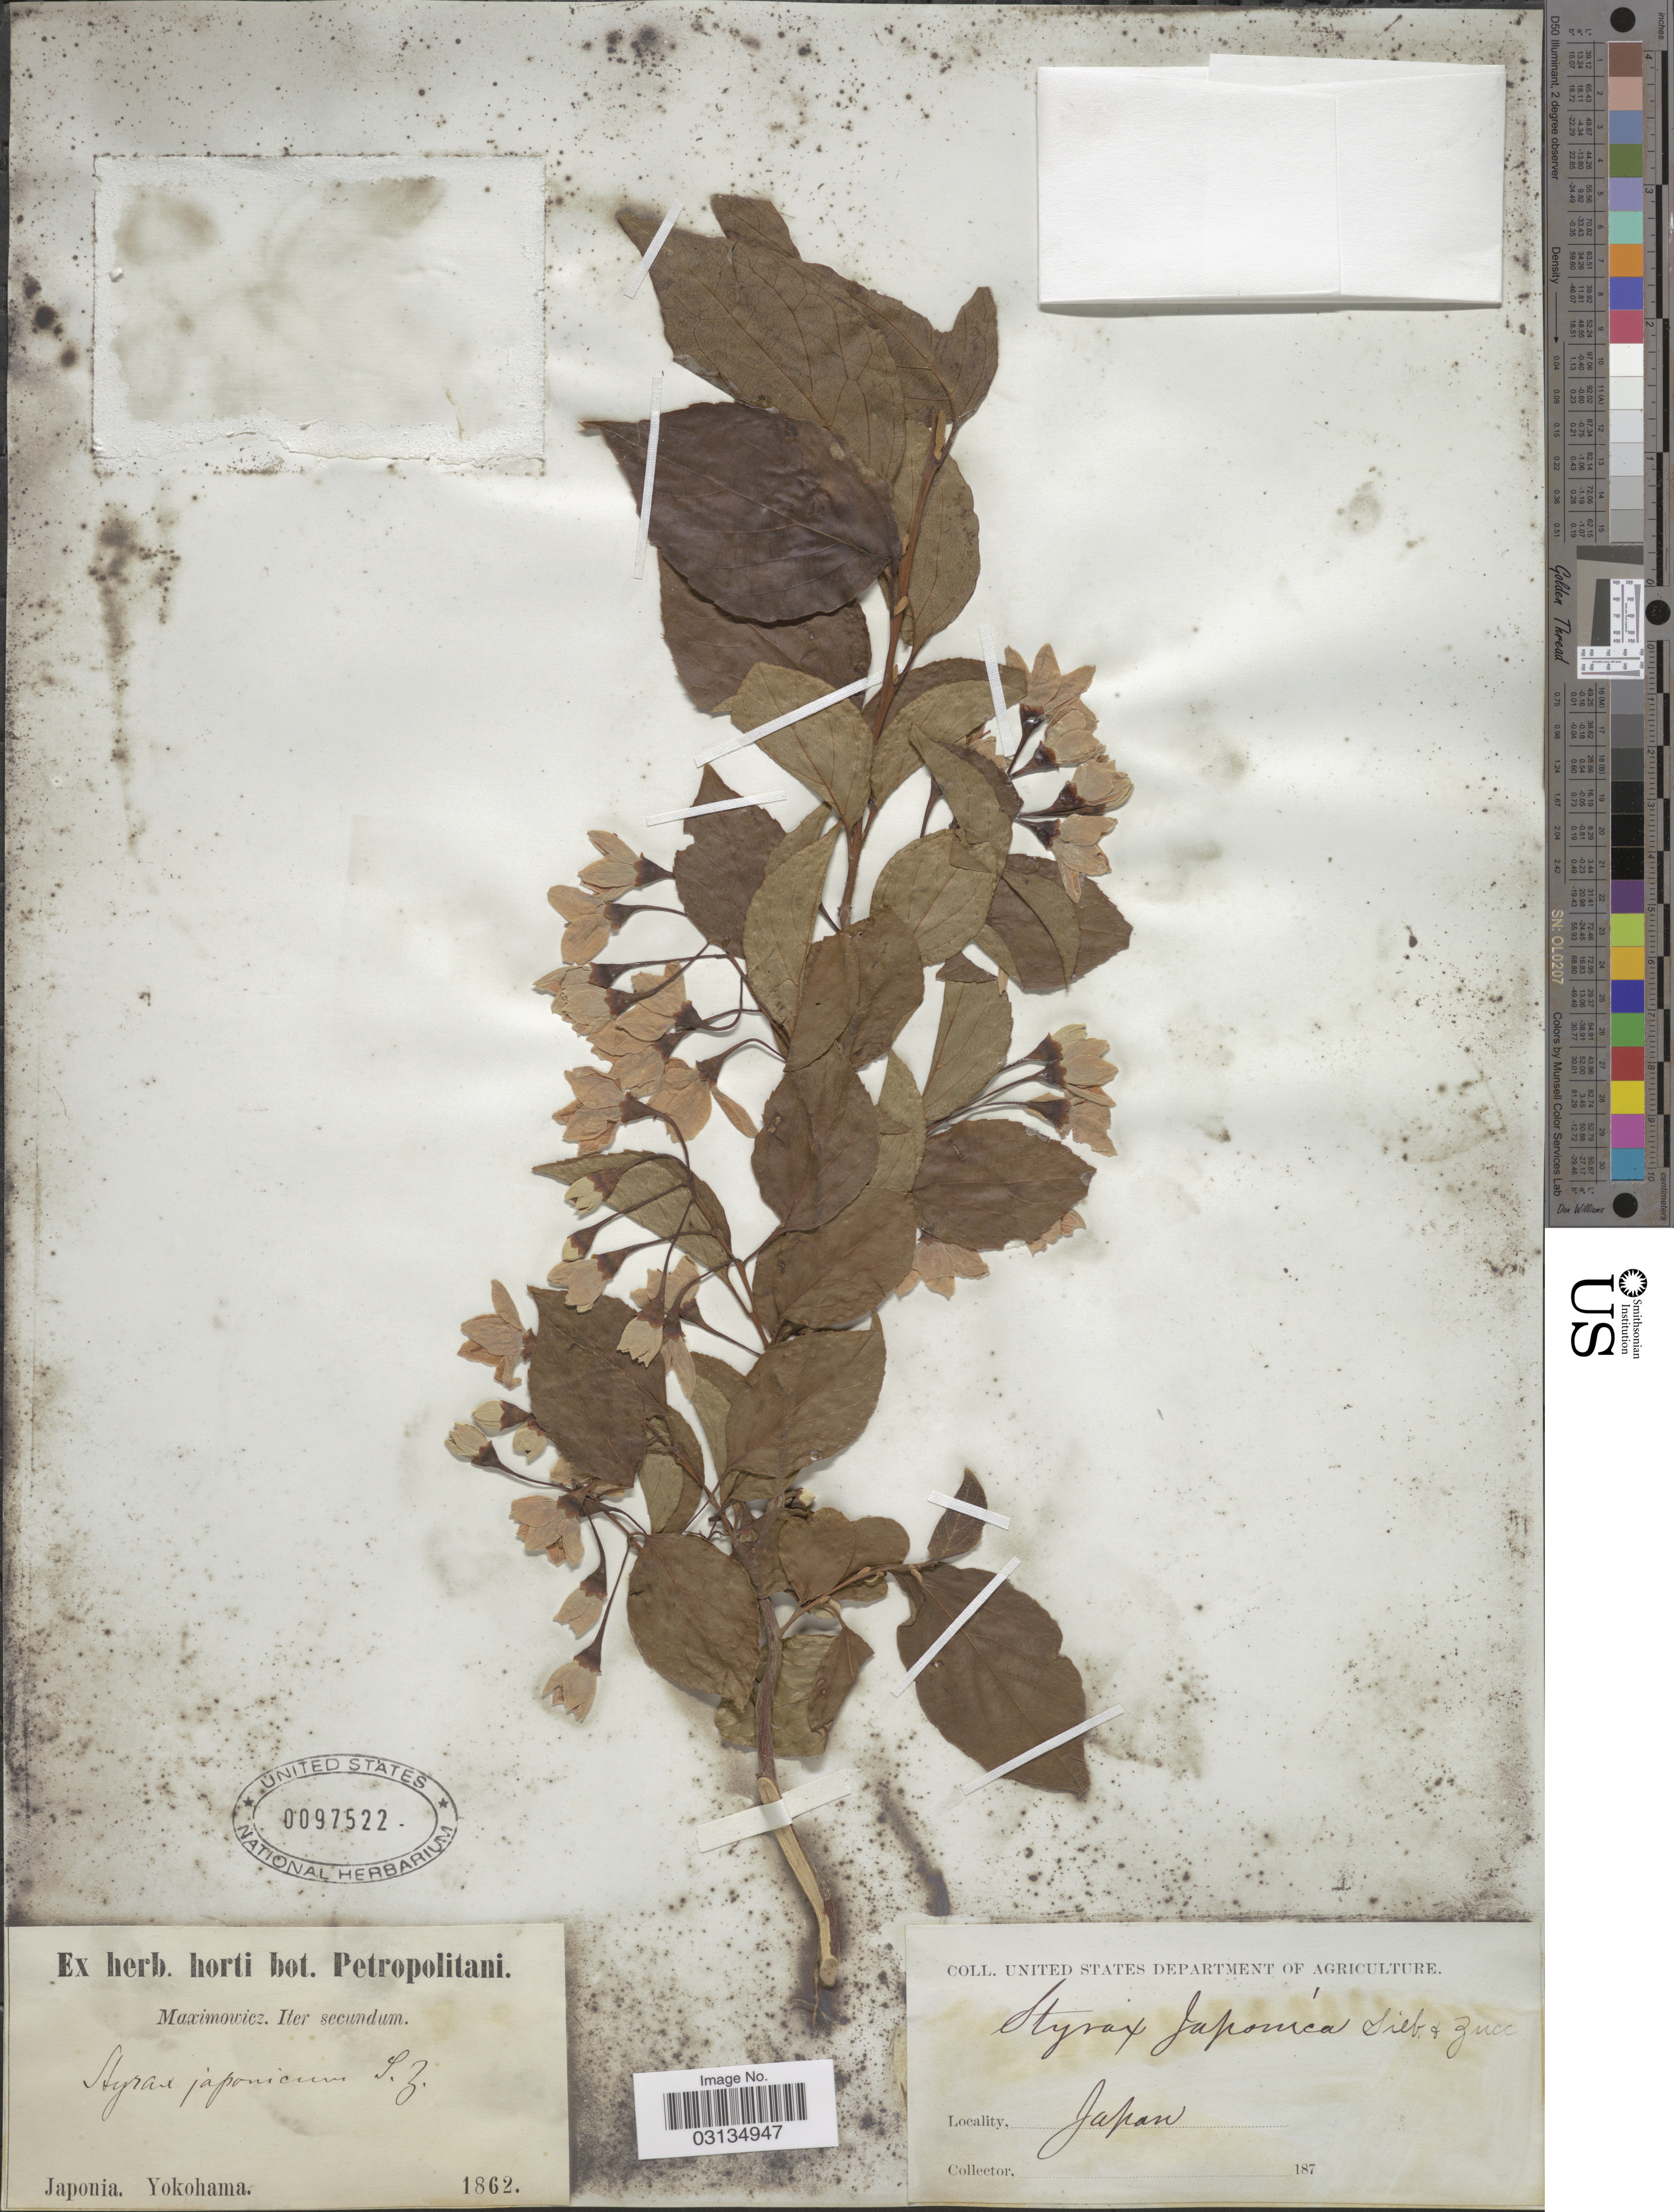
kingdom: Plantae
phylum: Tracheophyta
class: Magnoliopsida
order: Ericales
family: Styracaceae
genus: Styrax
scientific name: Styrax japonicus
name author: Siebold & Zucc.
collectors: Maximowicz, --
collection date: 1862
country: Japan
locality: Japonia. Yokohama.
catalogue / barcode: US 97522